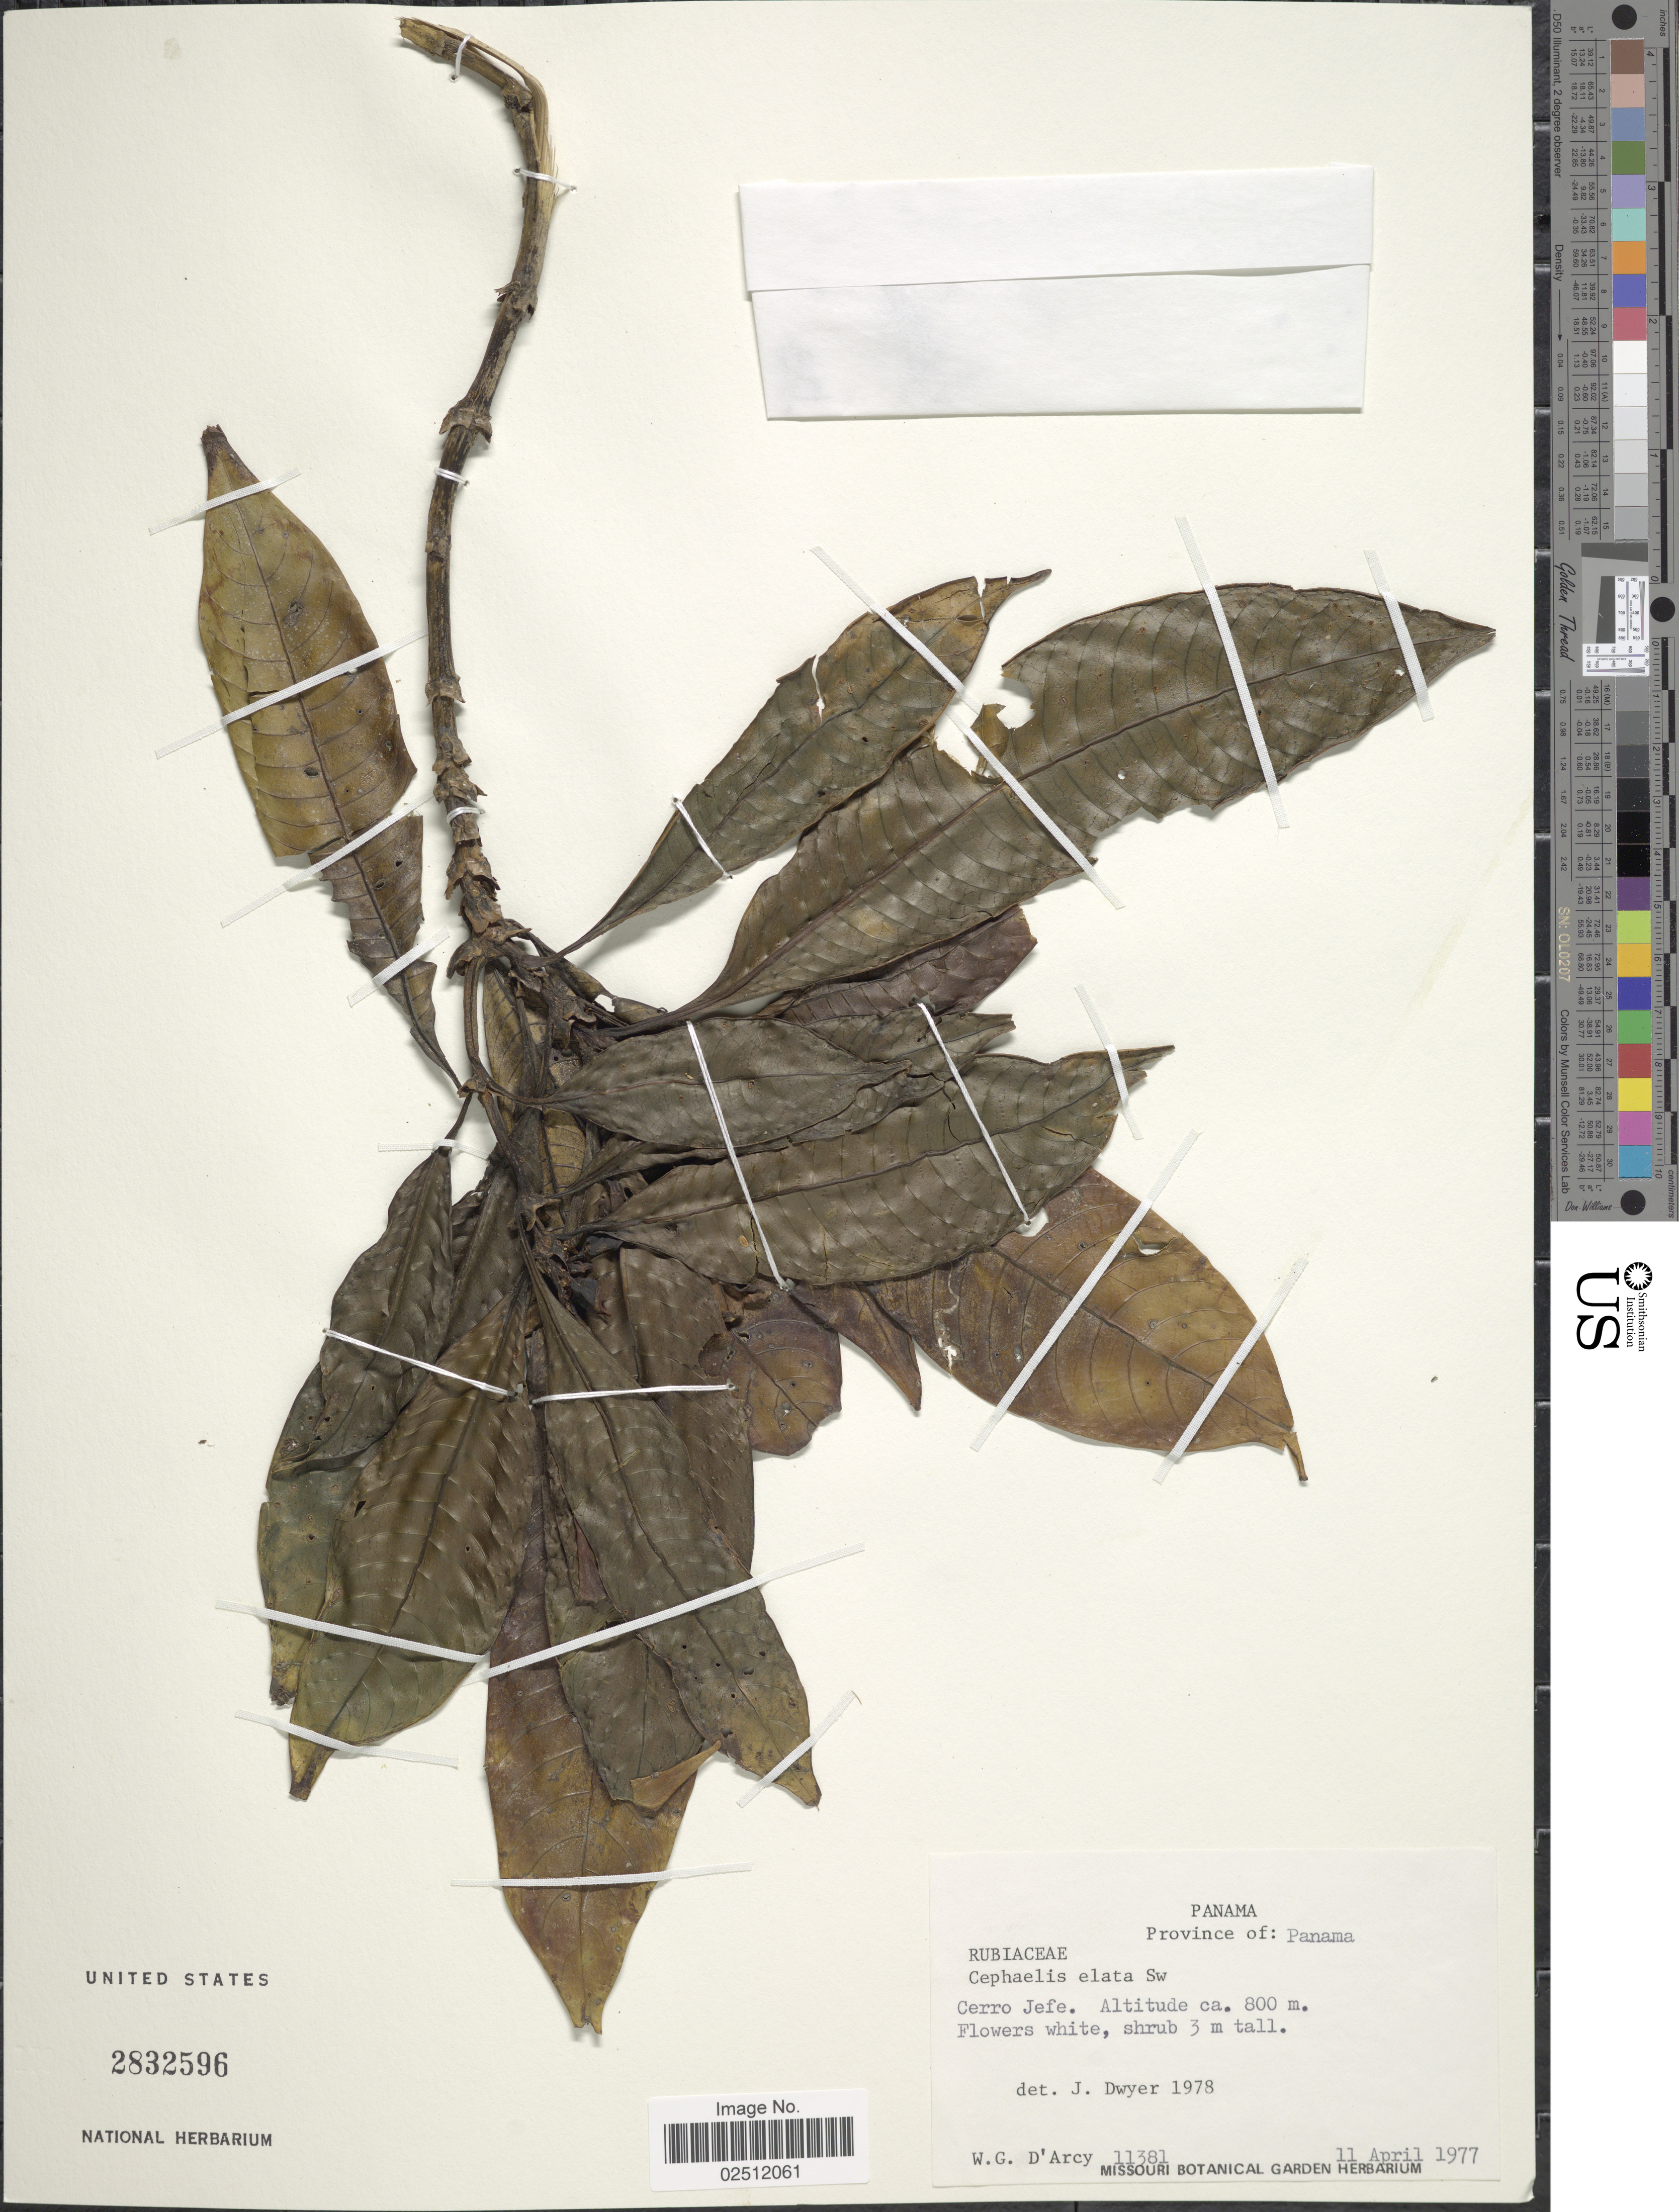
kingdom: Plantae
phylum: Tracheophyta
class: Magnoliopsida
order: Gentianales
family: Rubiaceae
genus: Psychotria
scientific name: Psychotria elata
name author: (Sw.) Hammel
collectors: W. G. D'Arcy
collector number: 11381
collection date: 1977-04-11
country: Panama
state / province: Panamá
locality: Province of: Panama, Cerro Jefe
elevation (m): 800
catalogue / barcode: US 2832596